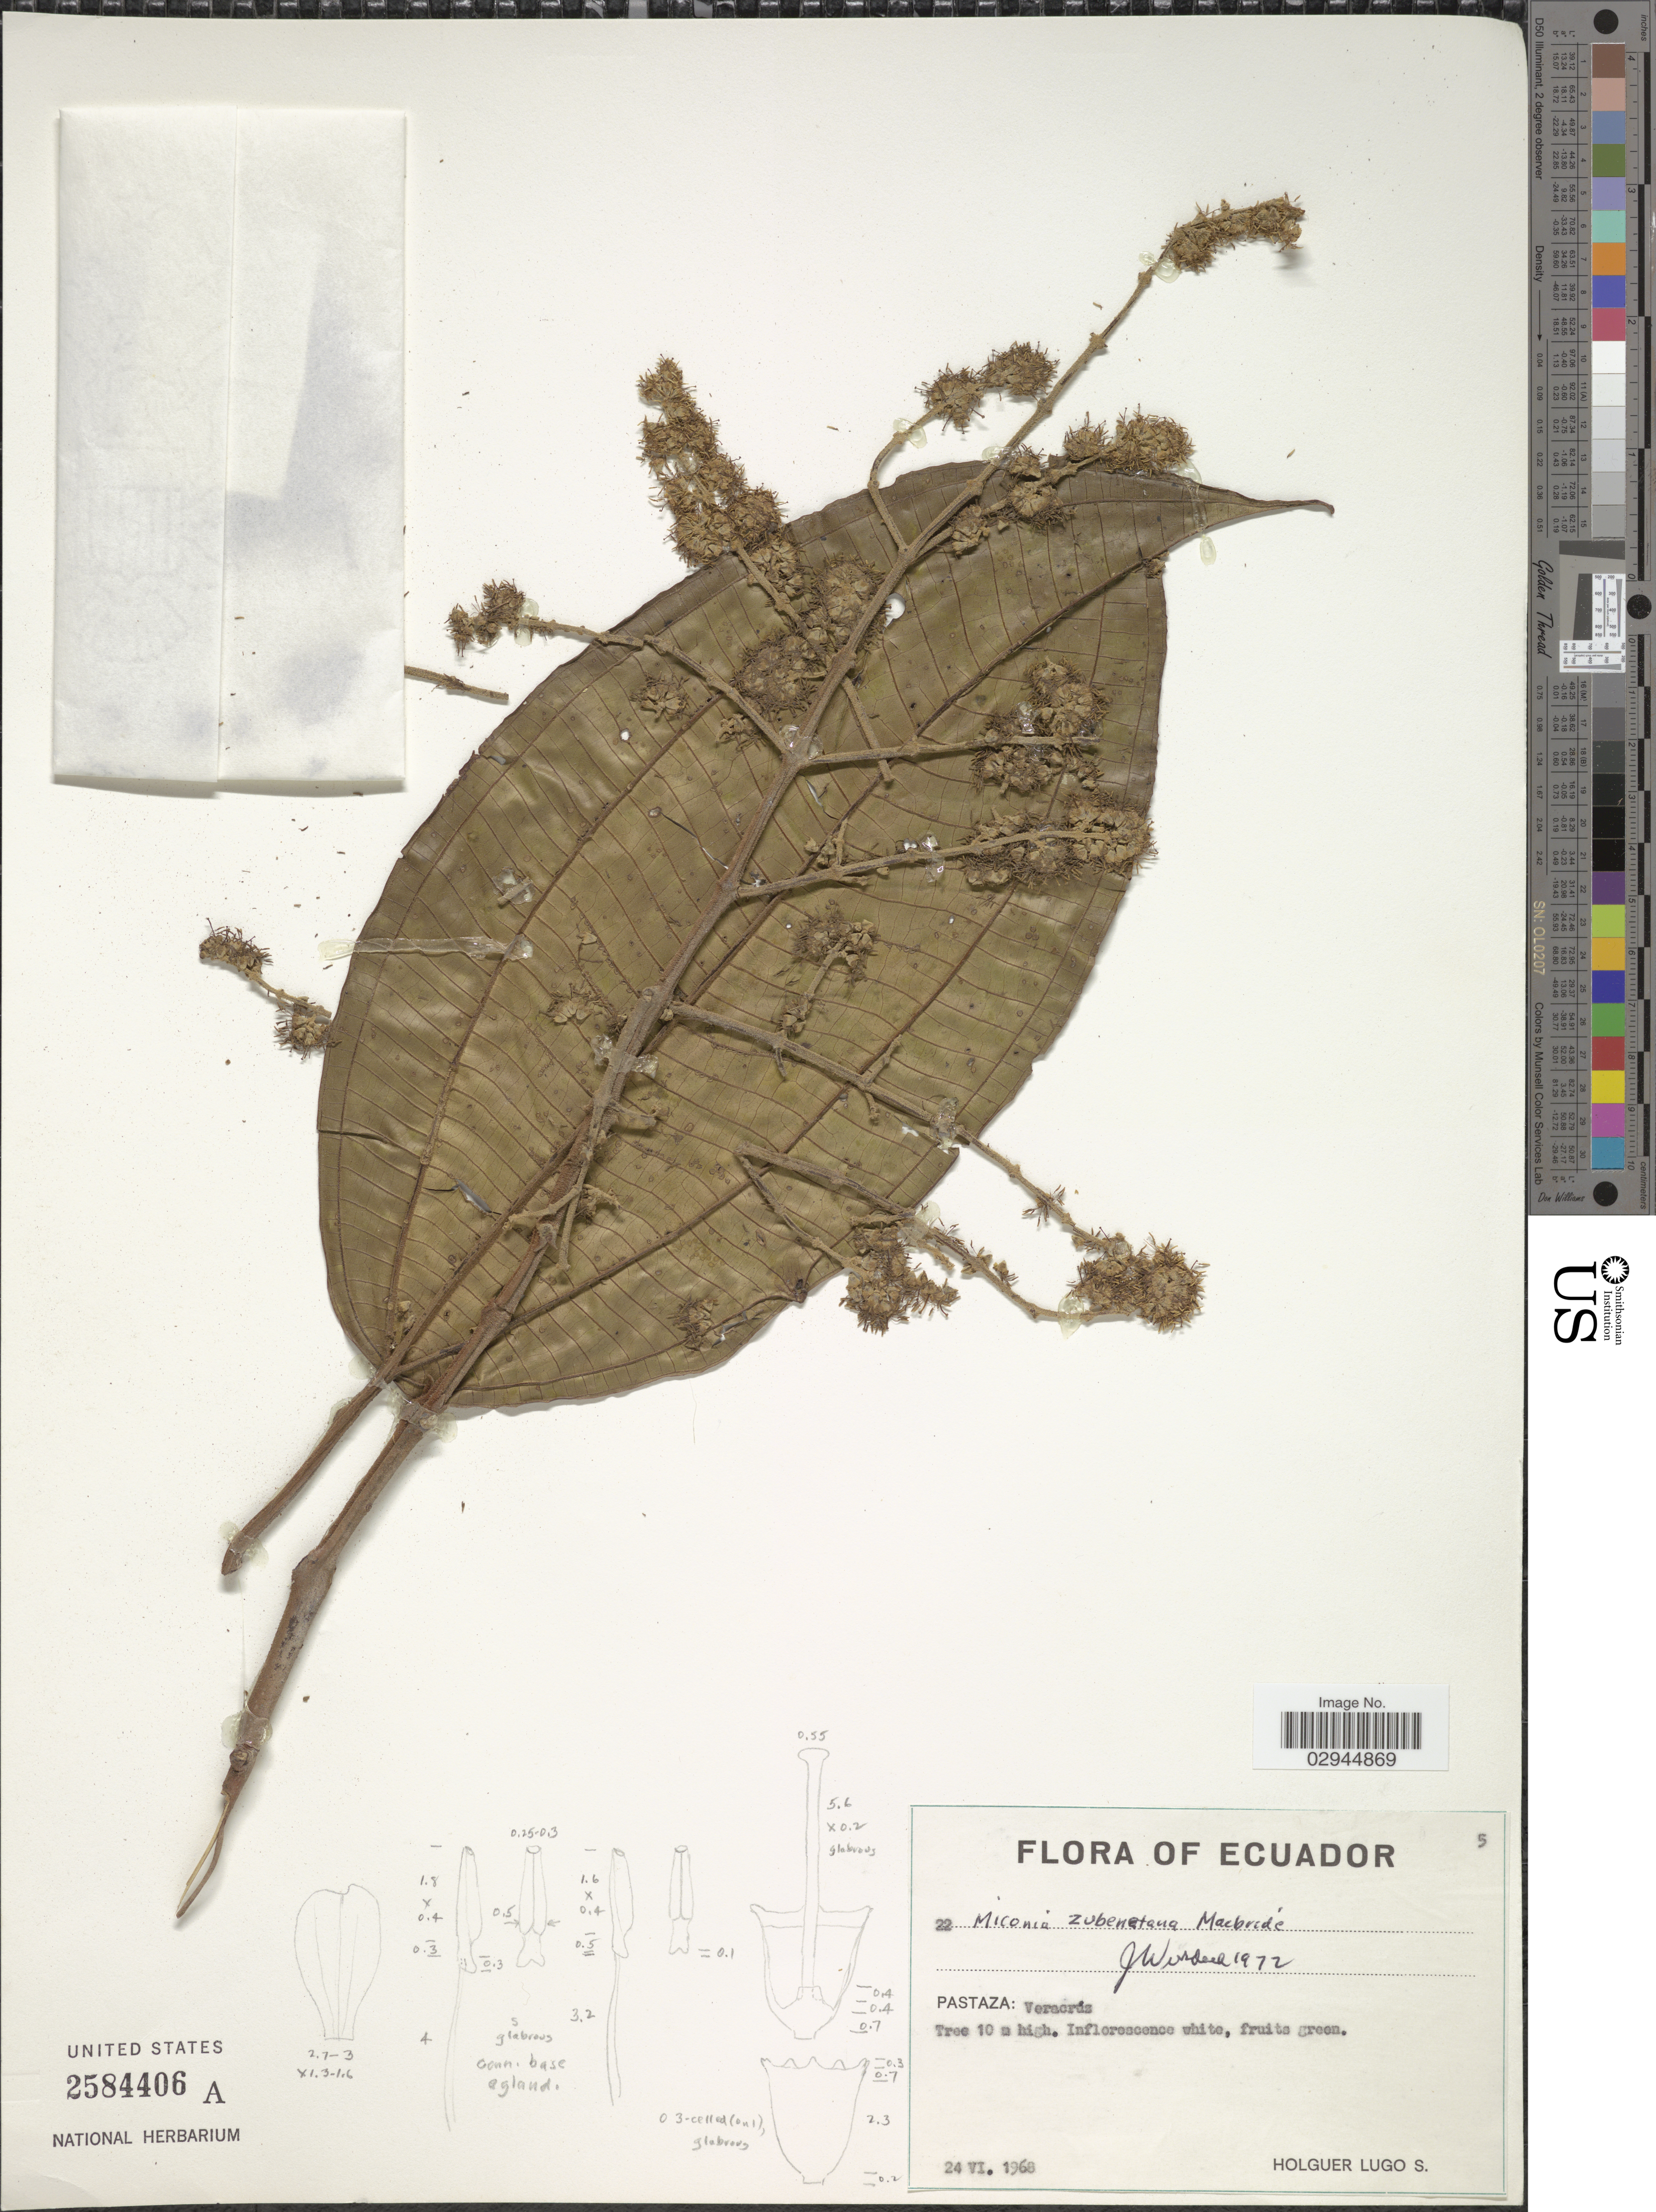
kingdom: Plantae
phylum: Tracheophyta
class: Magnoliopsida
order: Myrtales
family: Melastomataceae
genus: Miconia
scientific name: Miconia zubenetana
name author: J.F. Macbr.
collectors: H. Lugo S.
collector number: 22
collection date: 1968-06-24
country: Ecuador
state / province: Pastaza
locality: Veracrúz.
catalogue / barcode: US 2584406A